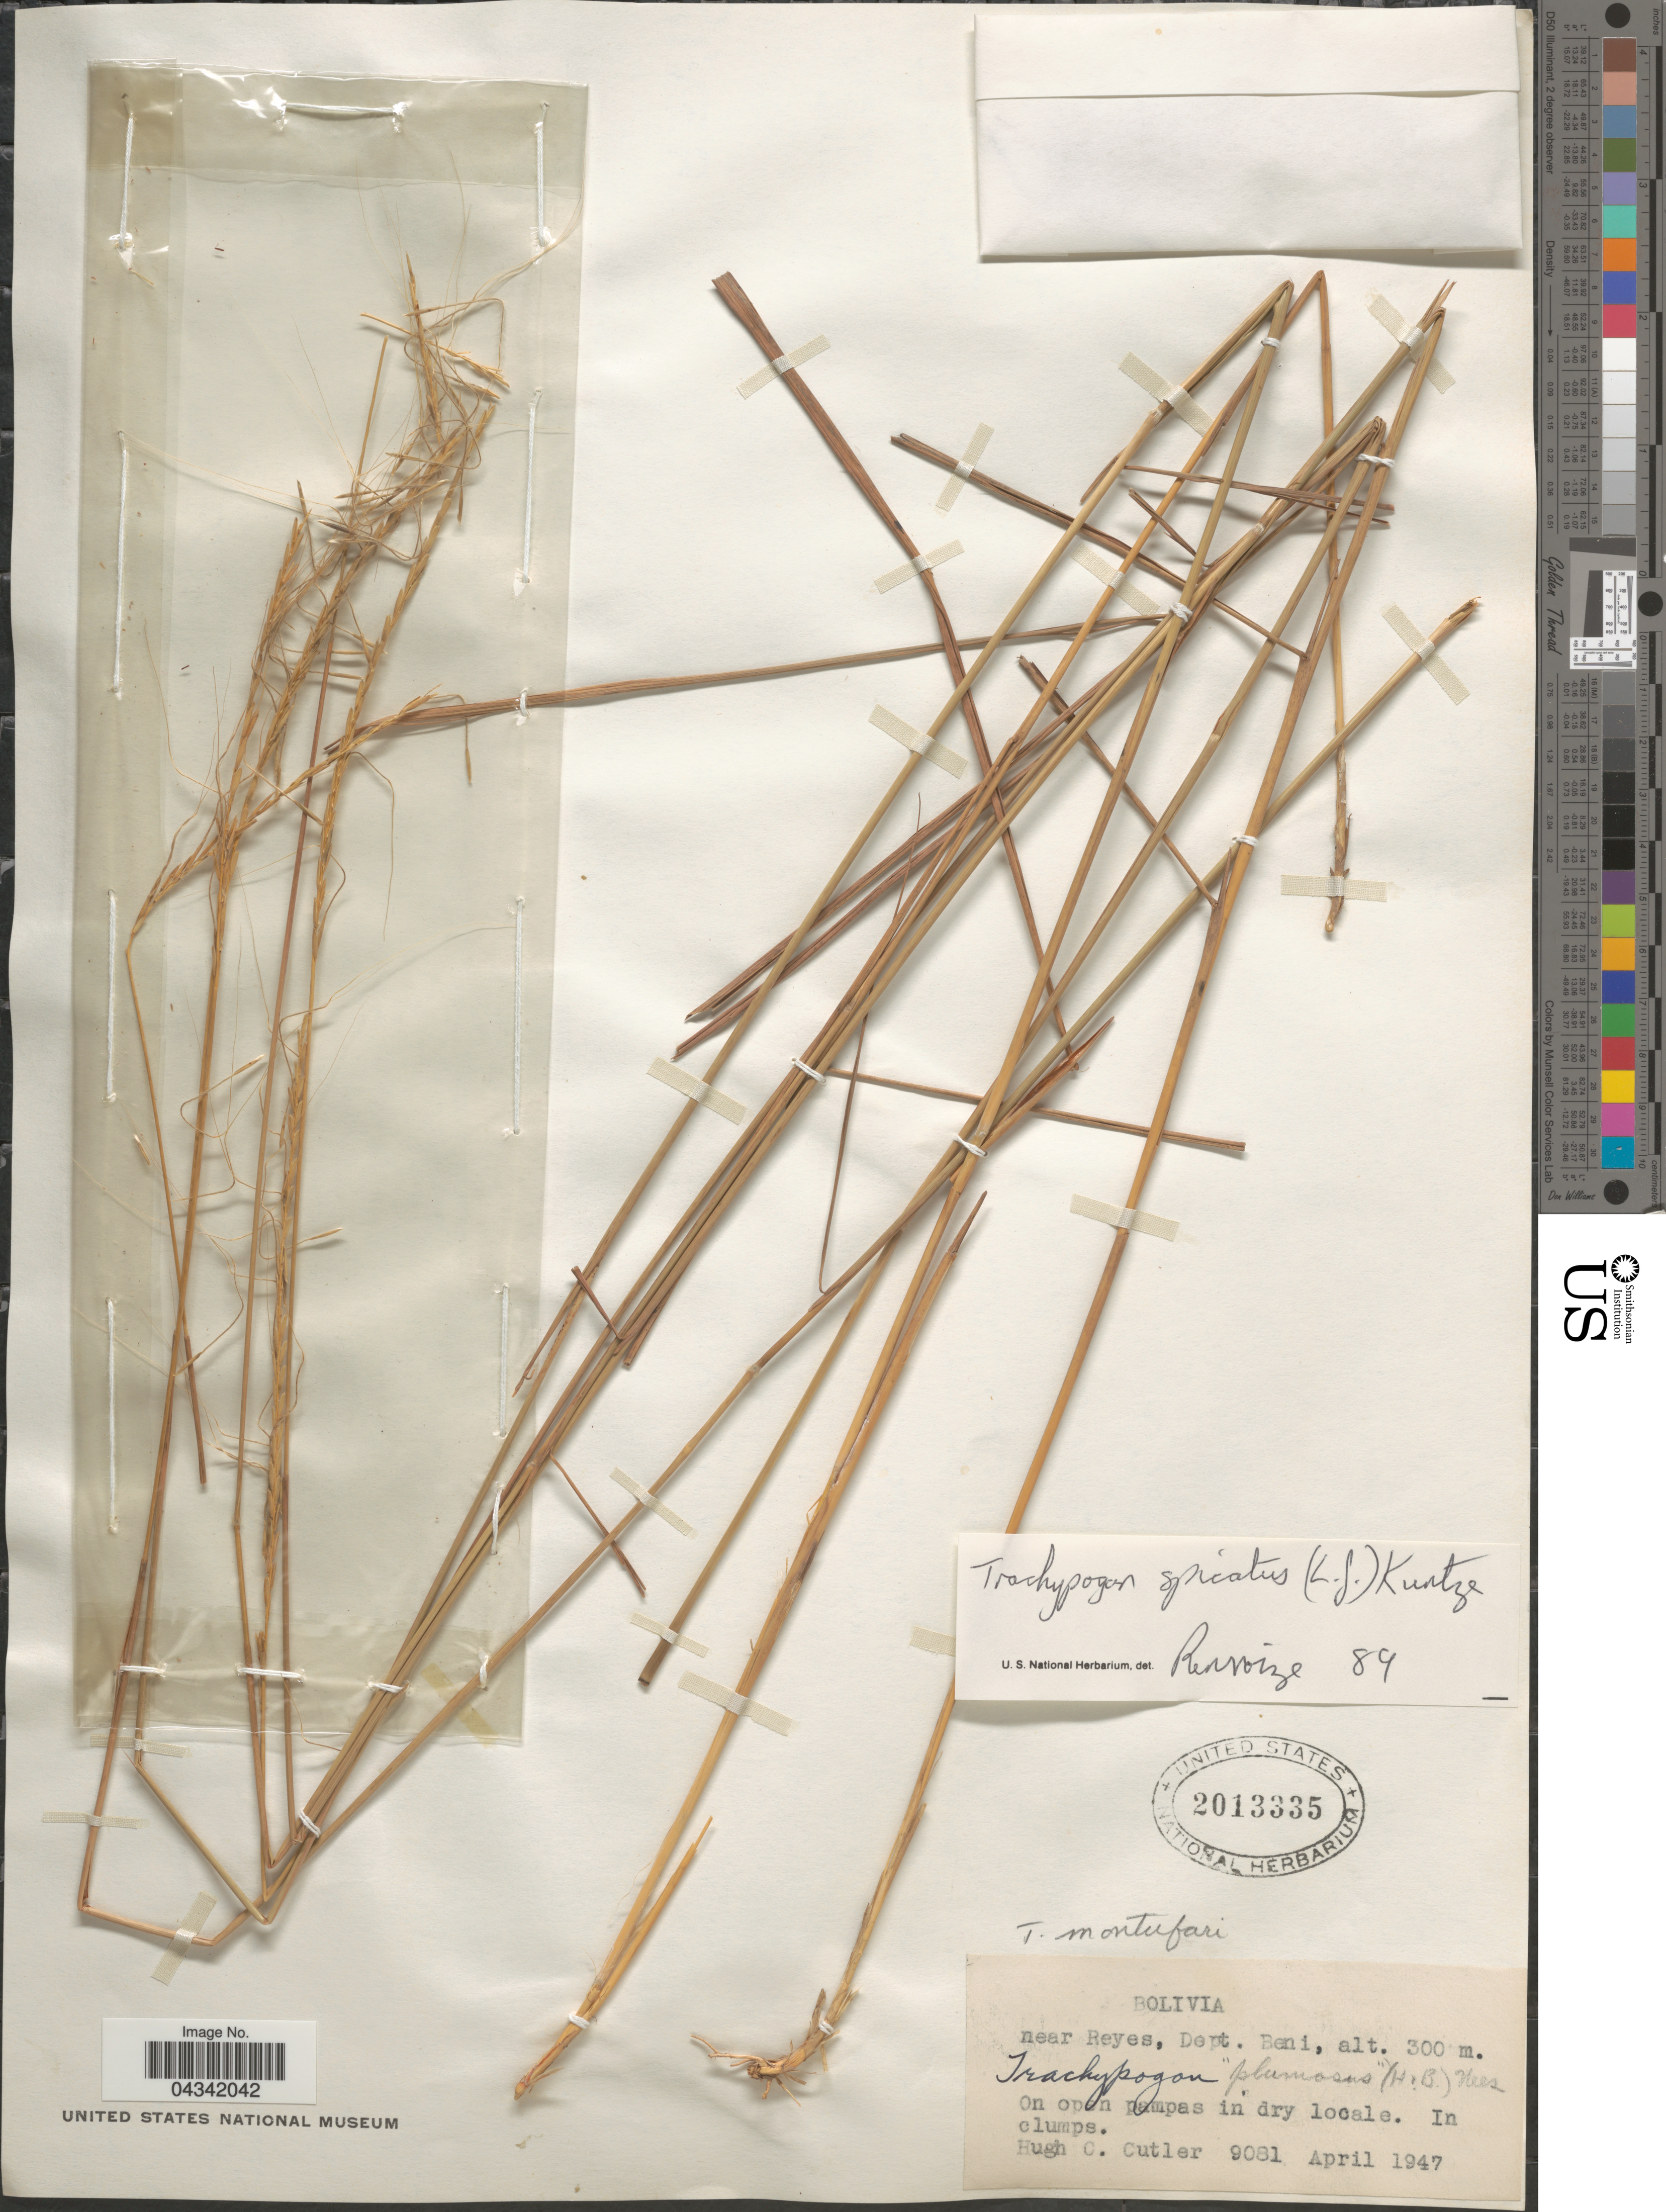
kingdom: Plantae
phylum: Tracheophyta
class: Liliopsida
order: Poales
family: Poaceae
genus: Trachypogon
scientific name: Trachypogon spicatus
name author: (L. f.) Kuntze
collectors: H. C. Cutler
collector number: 9081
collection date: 1947-04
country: Bolivia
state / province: Beni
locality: Near Reyes, Dept. Beni. On open pampas in dry locale.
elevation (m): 300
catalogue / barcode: US 2013335